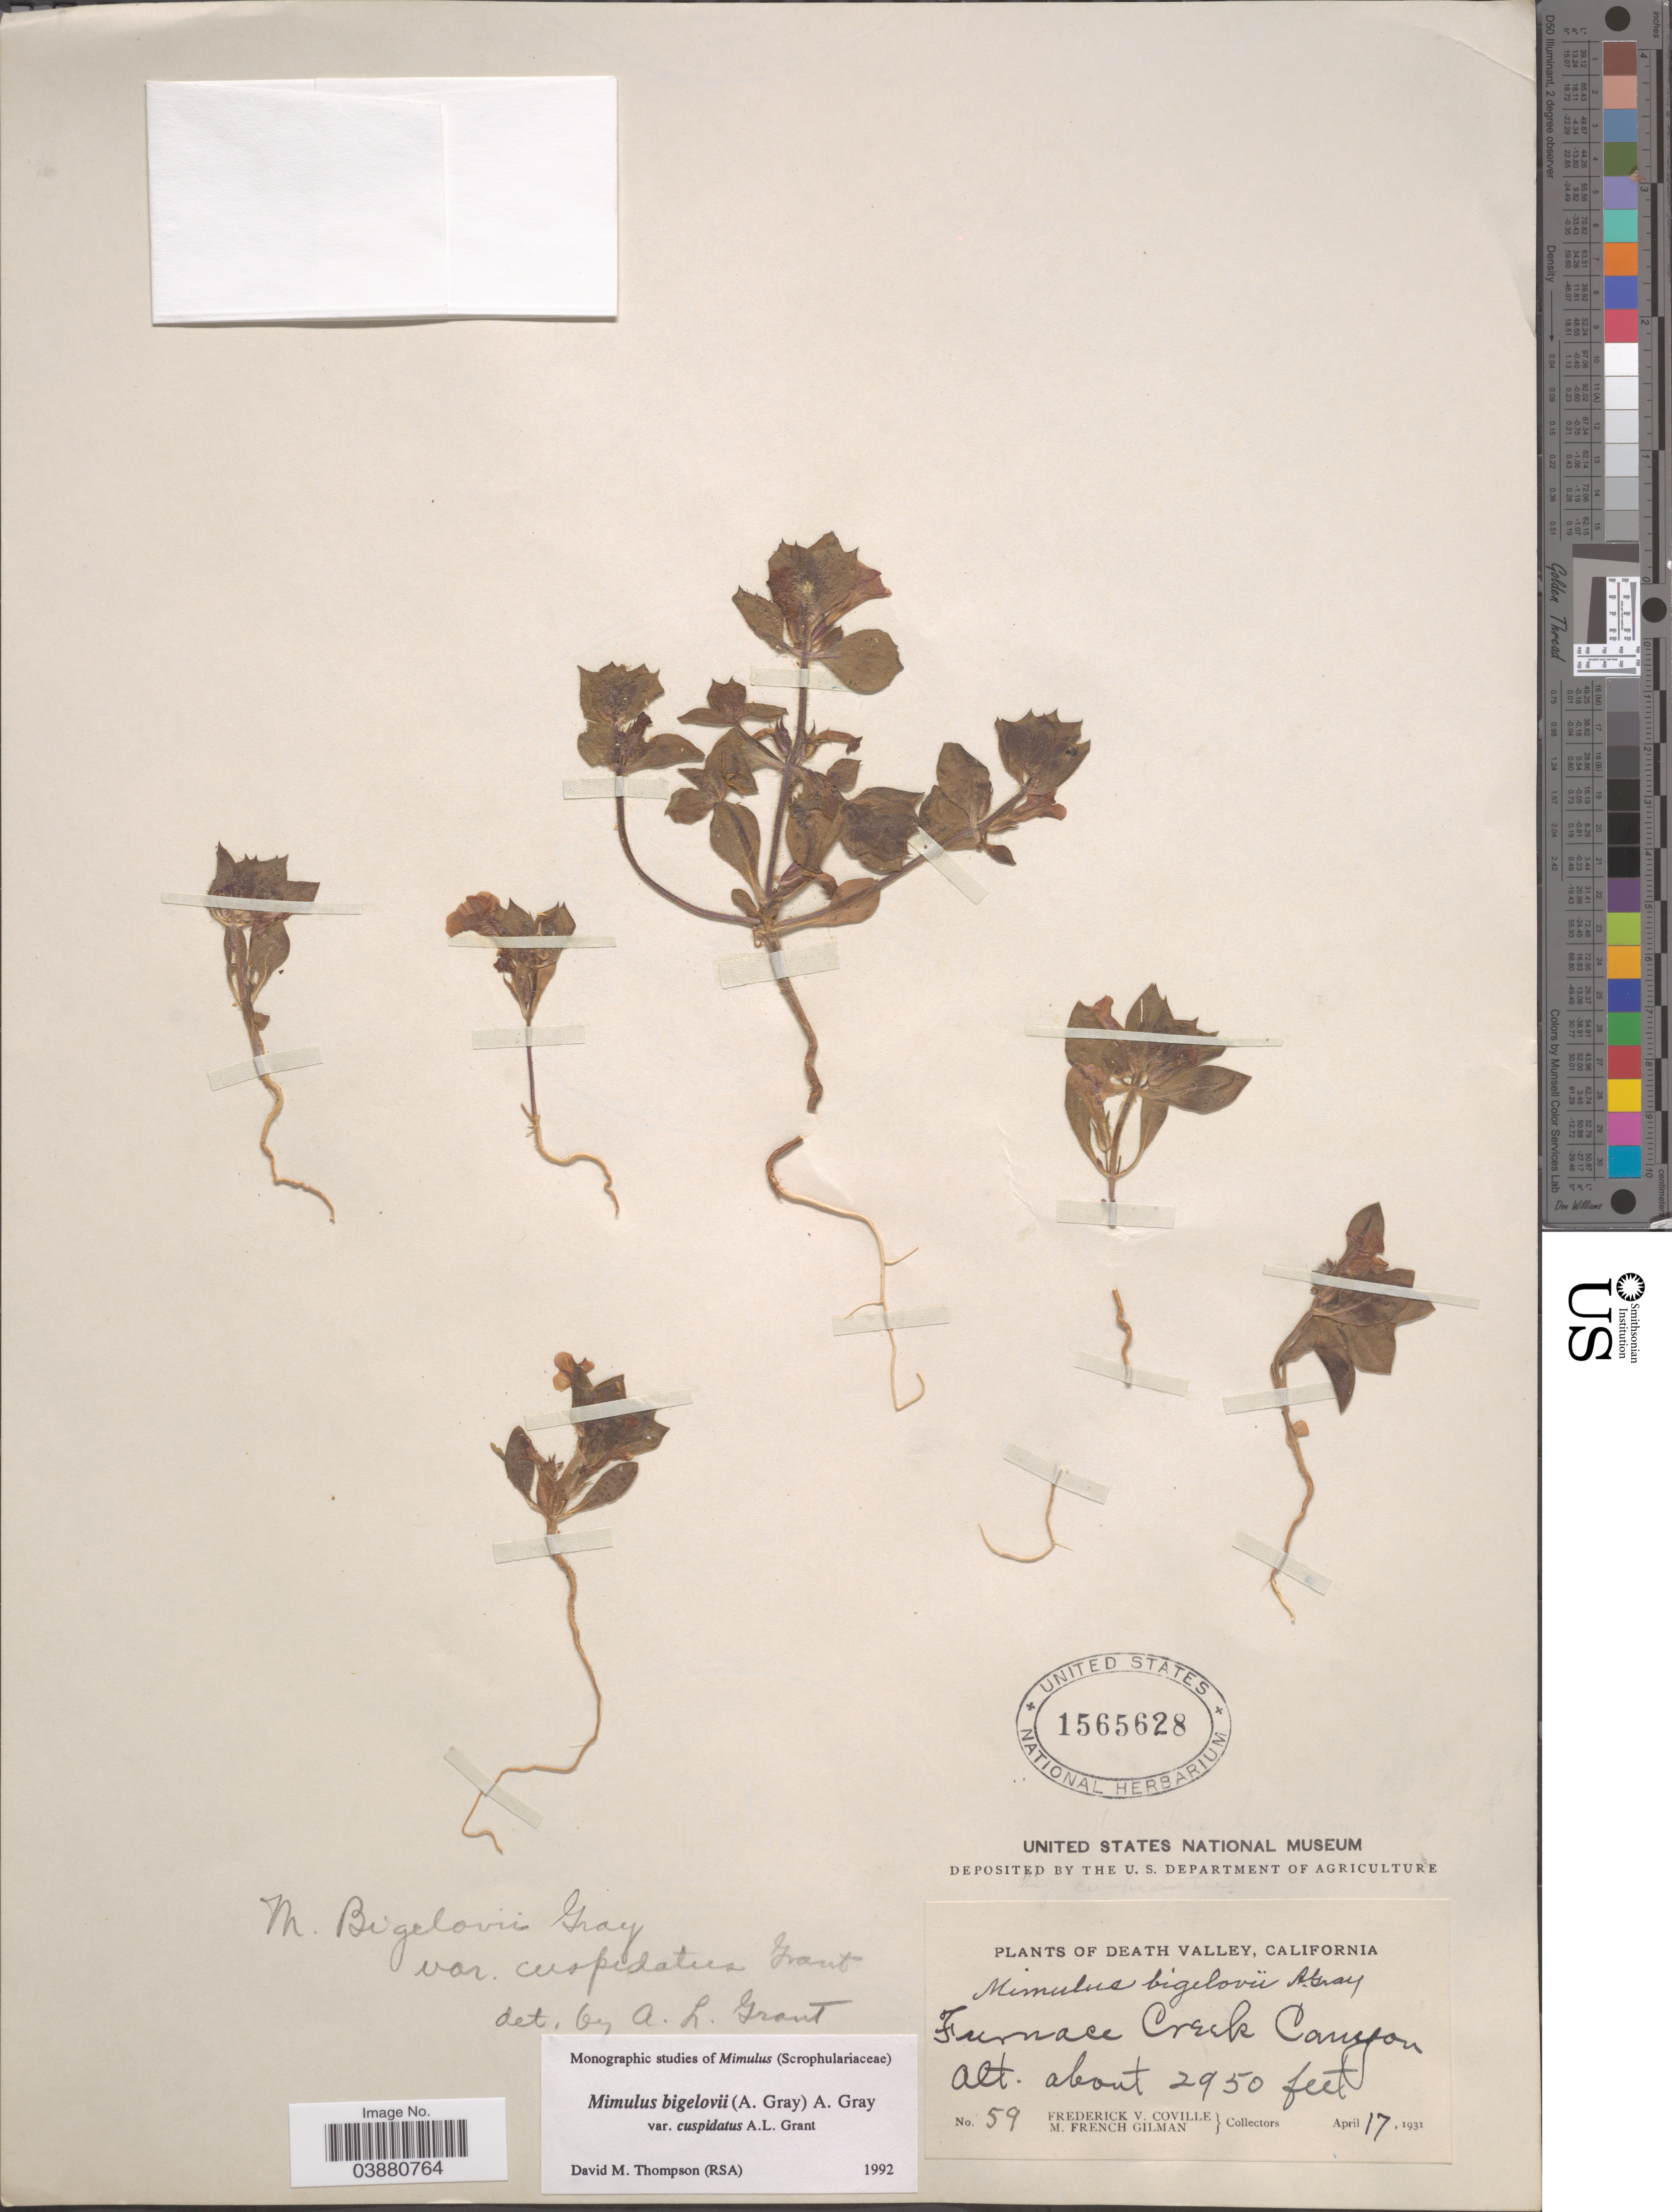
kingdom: Plantae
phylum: Tracheophyta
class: Magnoliopsida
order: Lamiales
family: Phrymaceae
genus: Mimulus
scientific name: Mimulus bigelovii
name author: (A. Gray) G.L. Nesom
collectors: F. V. Coville & M. F. Gilman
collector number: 59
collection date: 1931-04-17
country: United States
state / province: California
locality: Death Valley. Furnace Creek Canyon.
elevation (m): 899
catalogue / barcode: US 1565628